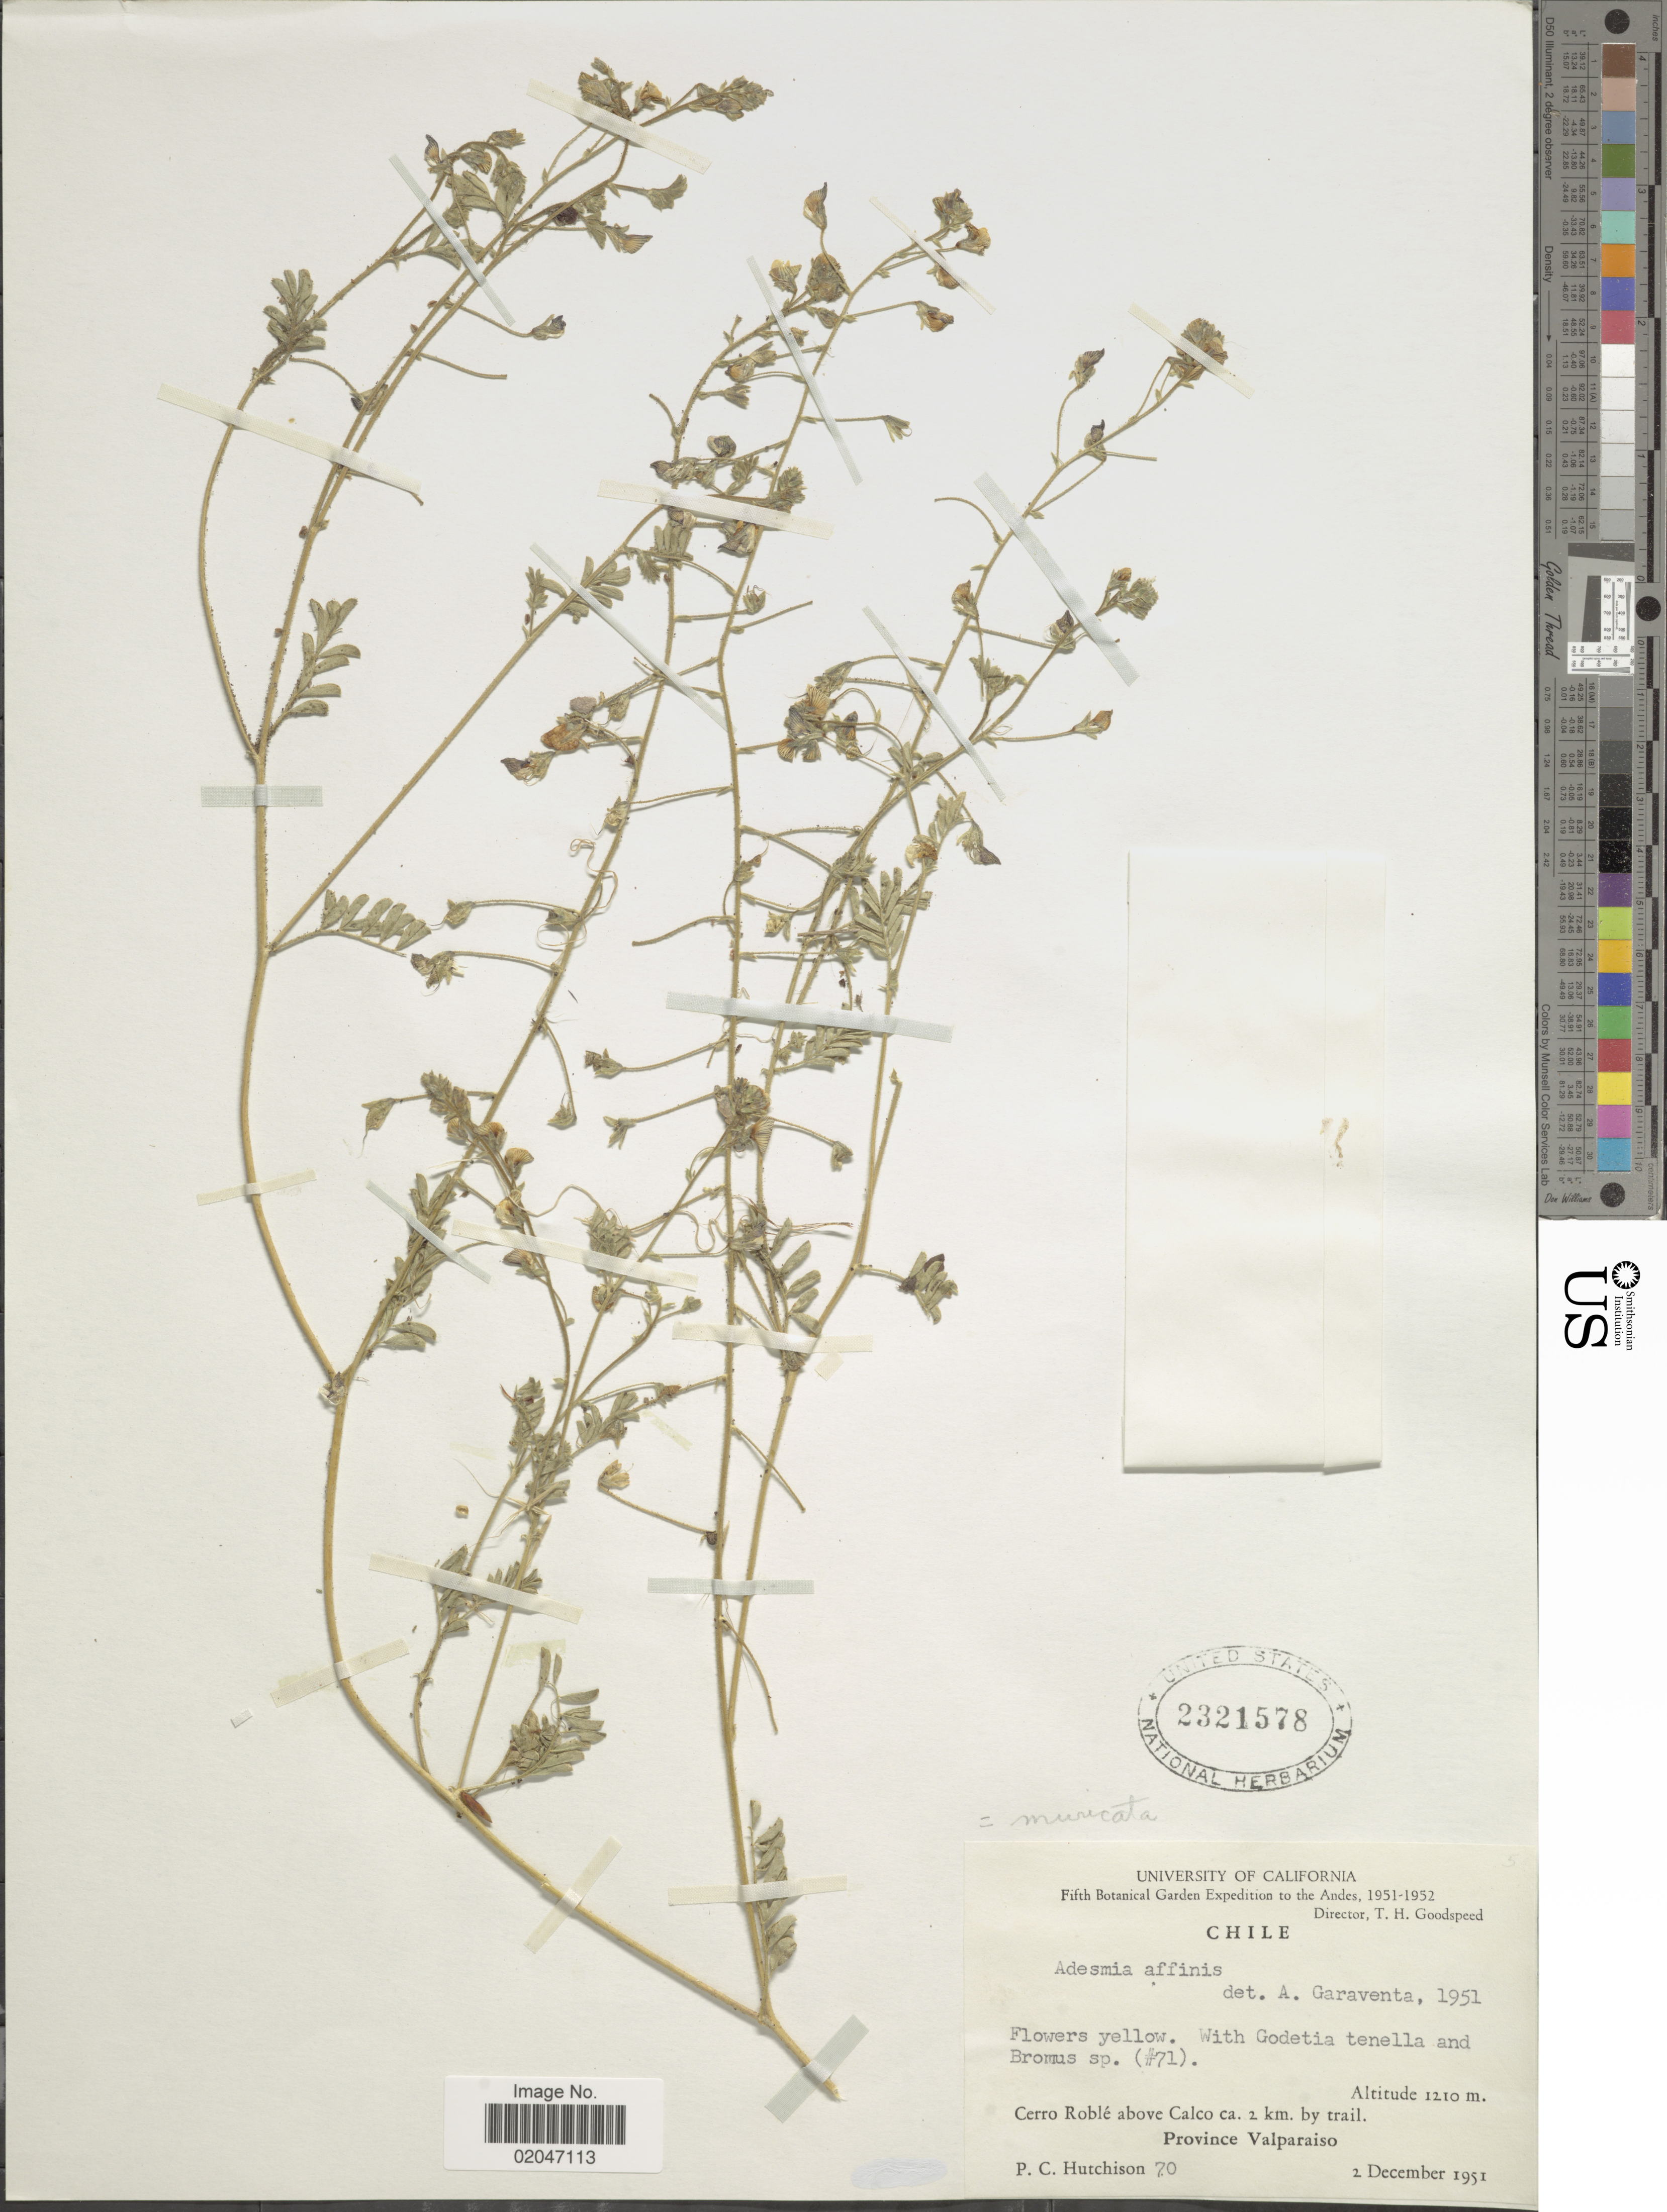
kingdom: Plantae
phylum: Tracheophyta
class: Magnoliopsida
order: Fabales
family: Fabaceae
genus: Adesmia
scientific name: Adesmia muricata var. muricata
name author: (Jacq.) DC.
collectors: P. C. Hutchison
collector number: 70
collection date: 1951-12-02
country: Chile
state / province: Valparaíso (V)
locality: Cerro Roble above Calco ca. 2 km. by trail.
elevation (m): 1210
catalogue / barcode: US 2321578